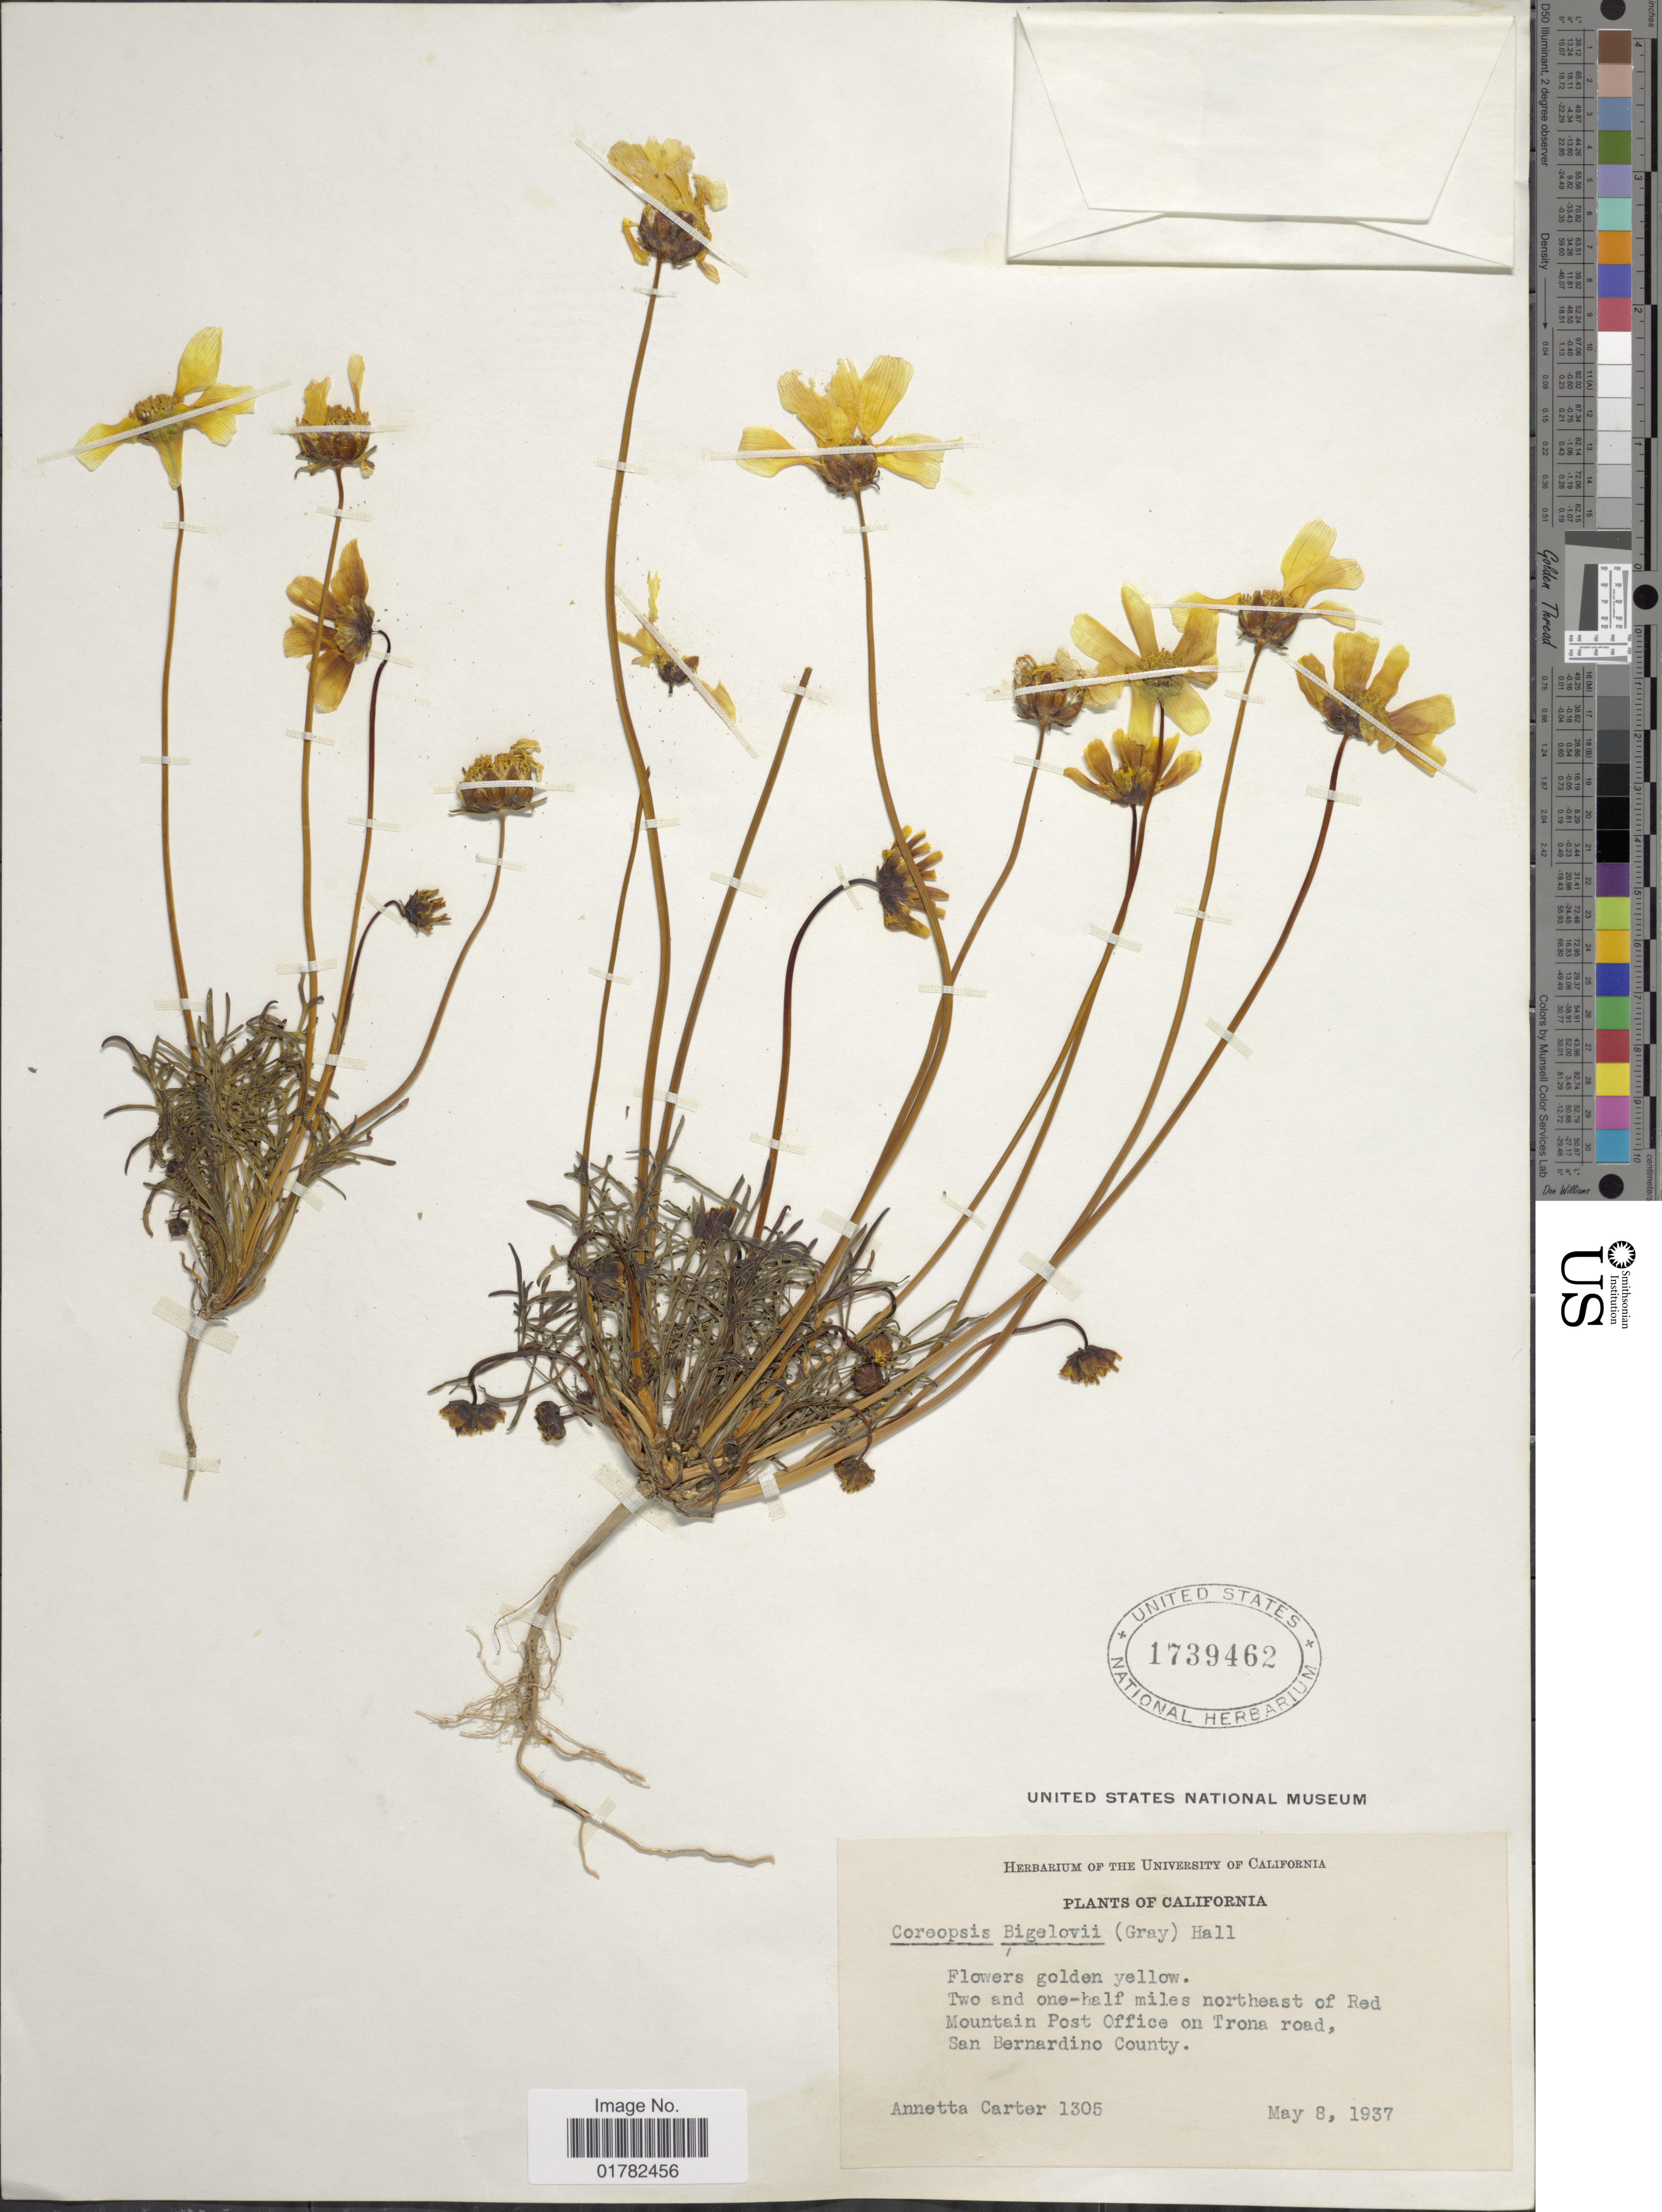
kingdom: Plantae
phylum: Tracheophyta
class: Magnoliopsida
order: Asterales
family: Asteraceae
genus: Coreopsis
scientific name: Coreopsis bigelovii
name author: (A. Gray) Voss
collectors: A. Carter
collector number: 1305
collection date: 1937-05-08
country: United States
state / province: California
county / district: San Bernardino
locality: Town and one-half miles northeast of Red Mountain Post Office on Trona road, San Bernardino County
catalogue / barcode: US 1739462